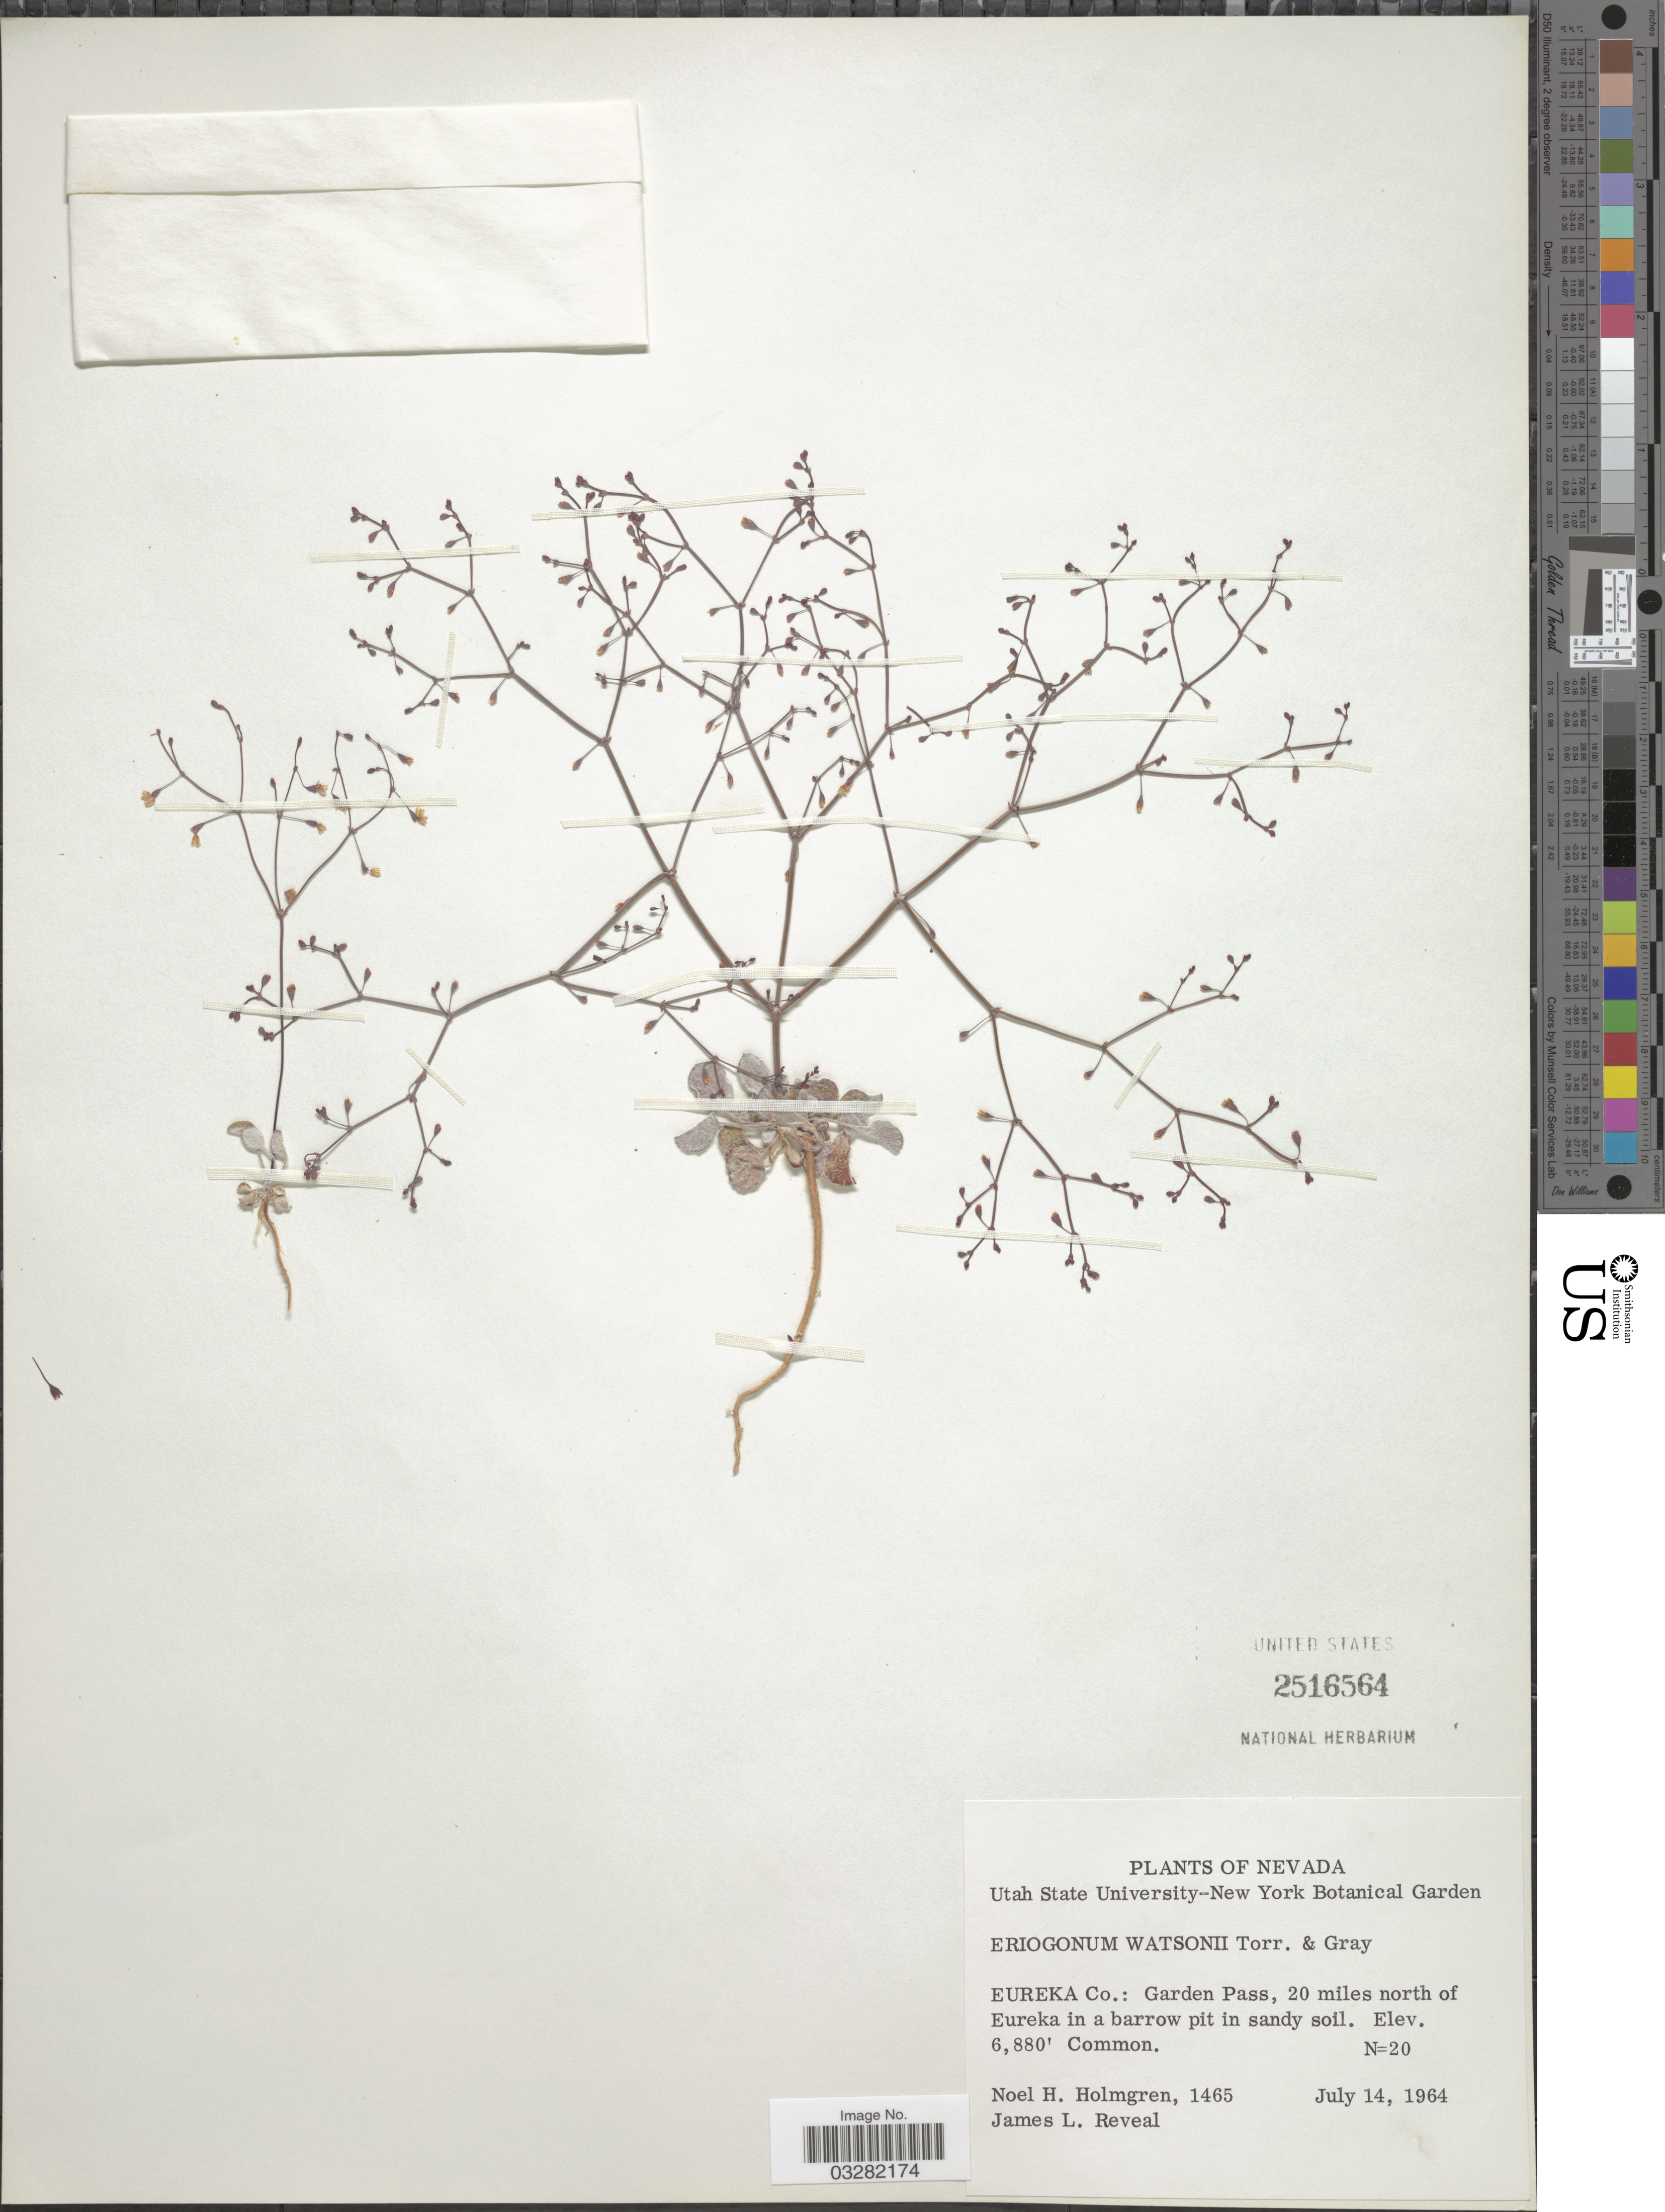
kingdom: Plantae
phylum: Tracheophyta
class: Magnoliopsida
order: Caryophyllales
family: Polygonaceae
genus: Eriogonum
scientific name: Eriogonum watsonii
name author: Torr. & A. Gray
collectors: N. H. Holmgren & J. L. Reveal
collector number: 1465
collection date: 1964-07-14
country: United States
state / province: Nevada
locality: Eureka Co.: Garden Pass, 20 miles north of Eureka in a barrow pit in sandy soil.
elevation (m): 2097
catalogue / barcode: US 2516564